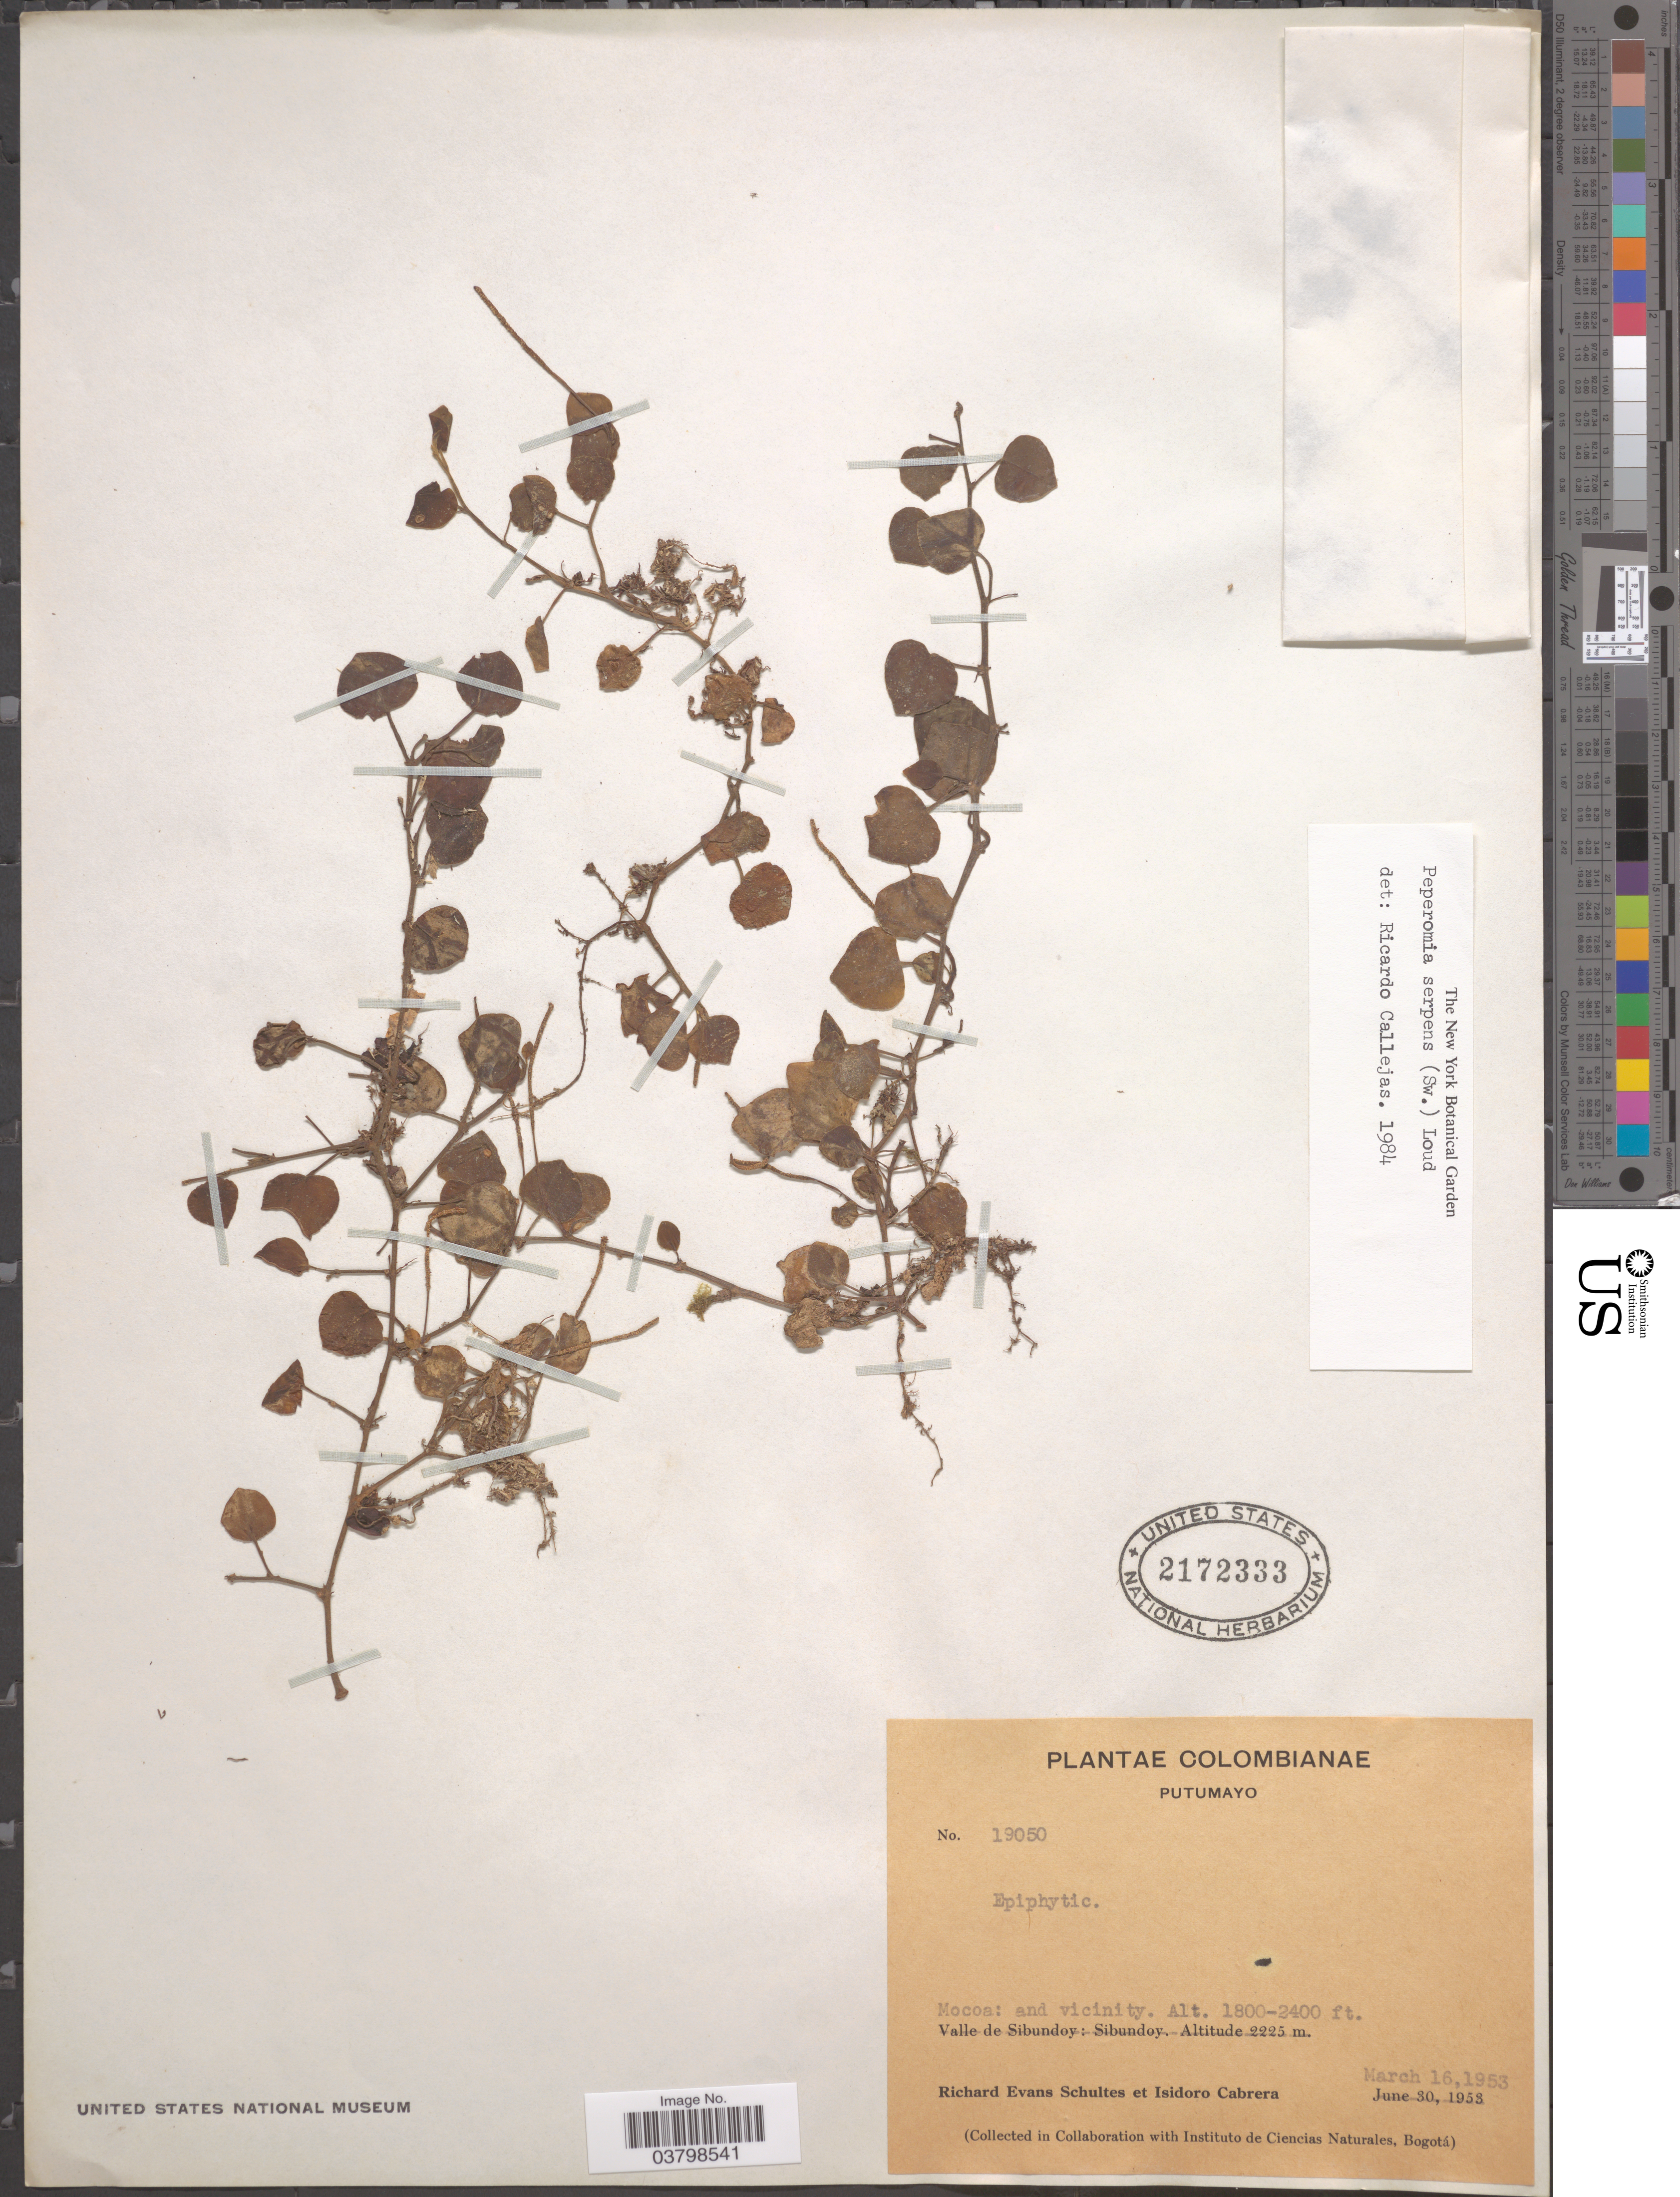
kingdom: Plantae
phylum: Tracheophyta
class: Magnoliopsida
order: Piperales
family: Piperaceae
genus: Peperomia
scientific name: Peperomia serpens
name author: (Sw.) Loudon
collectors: R. E. Schultes & I. Cabrera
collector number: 19050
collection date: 1953-03-16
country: Colombia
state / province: Putumayo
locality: Mocoa: and vicinity.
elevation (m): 549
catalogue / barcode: US 2172333